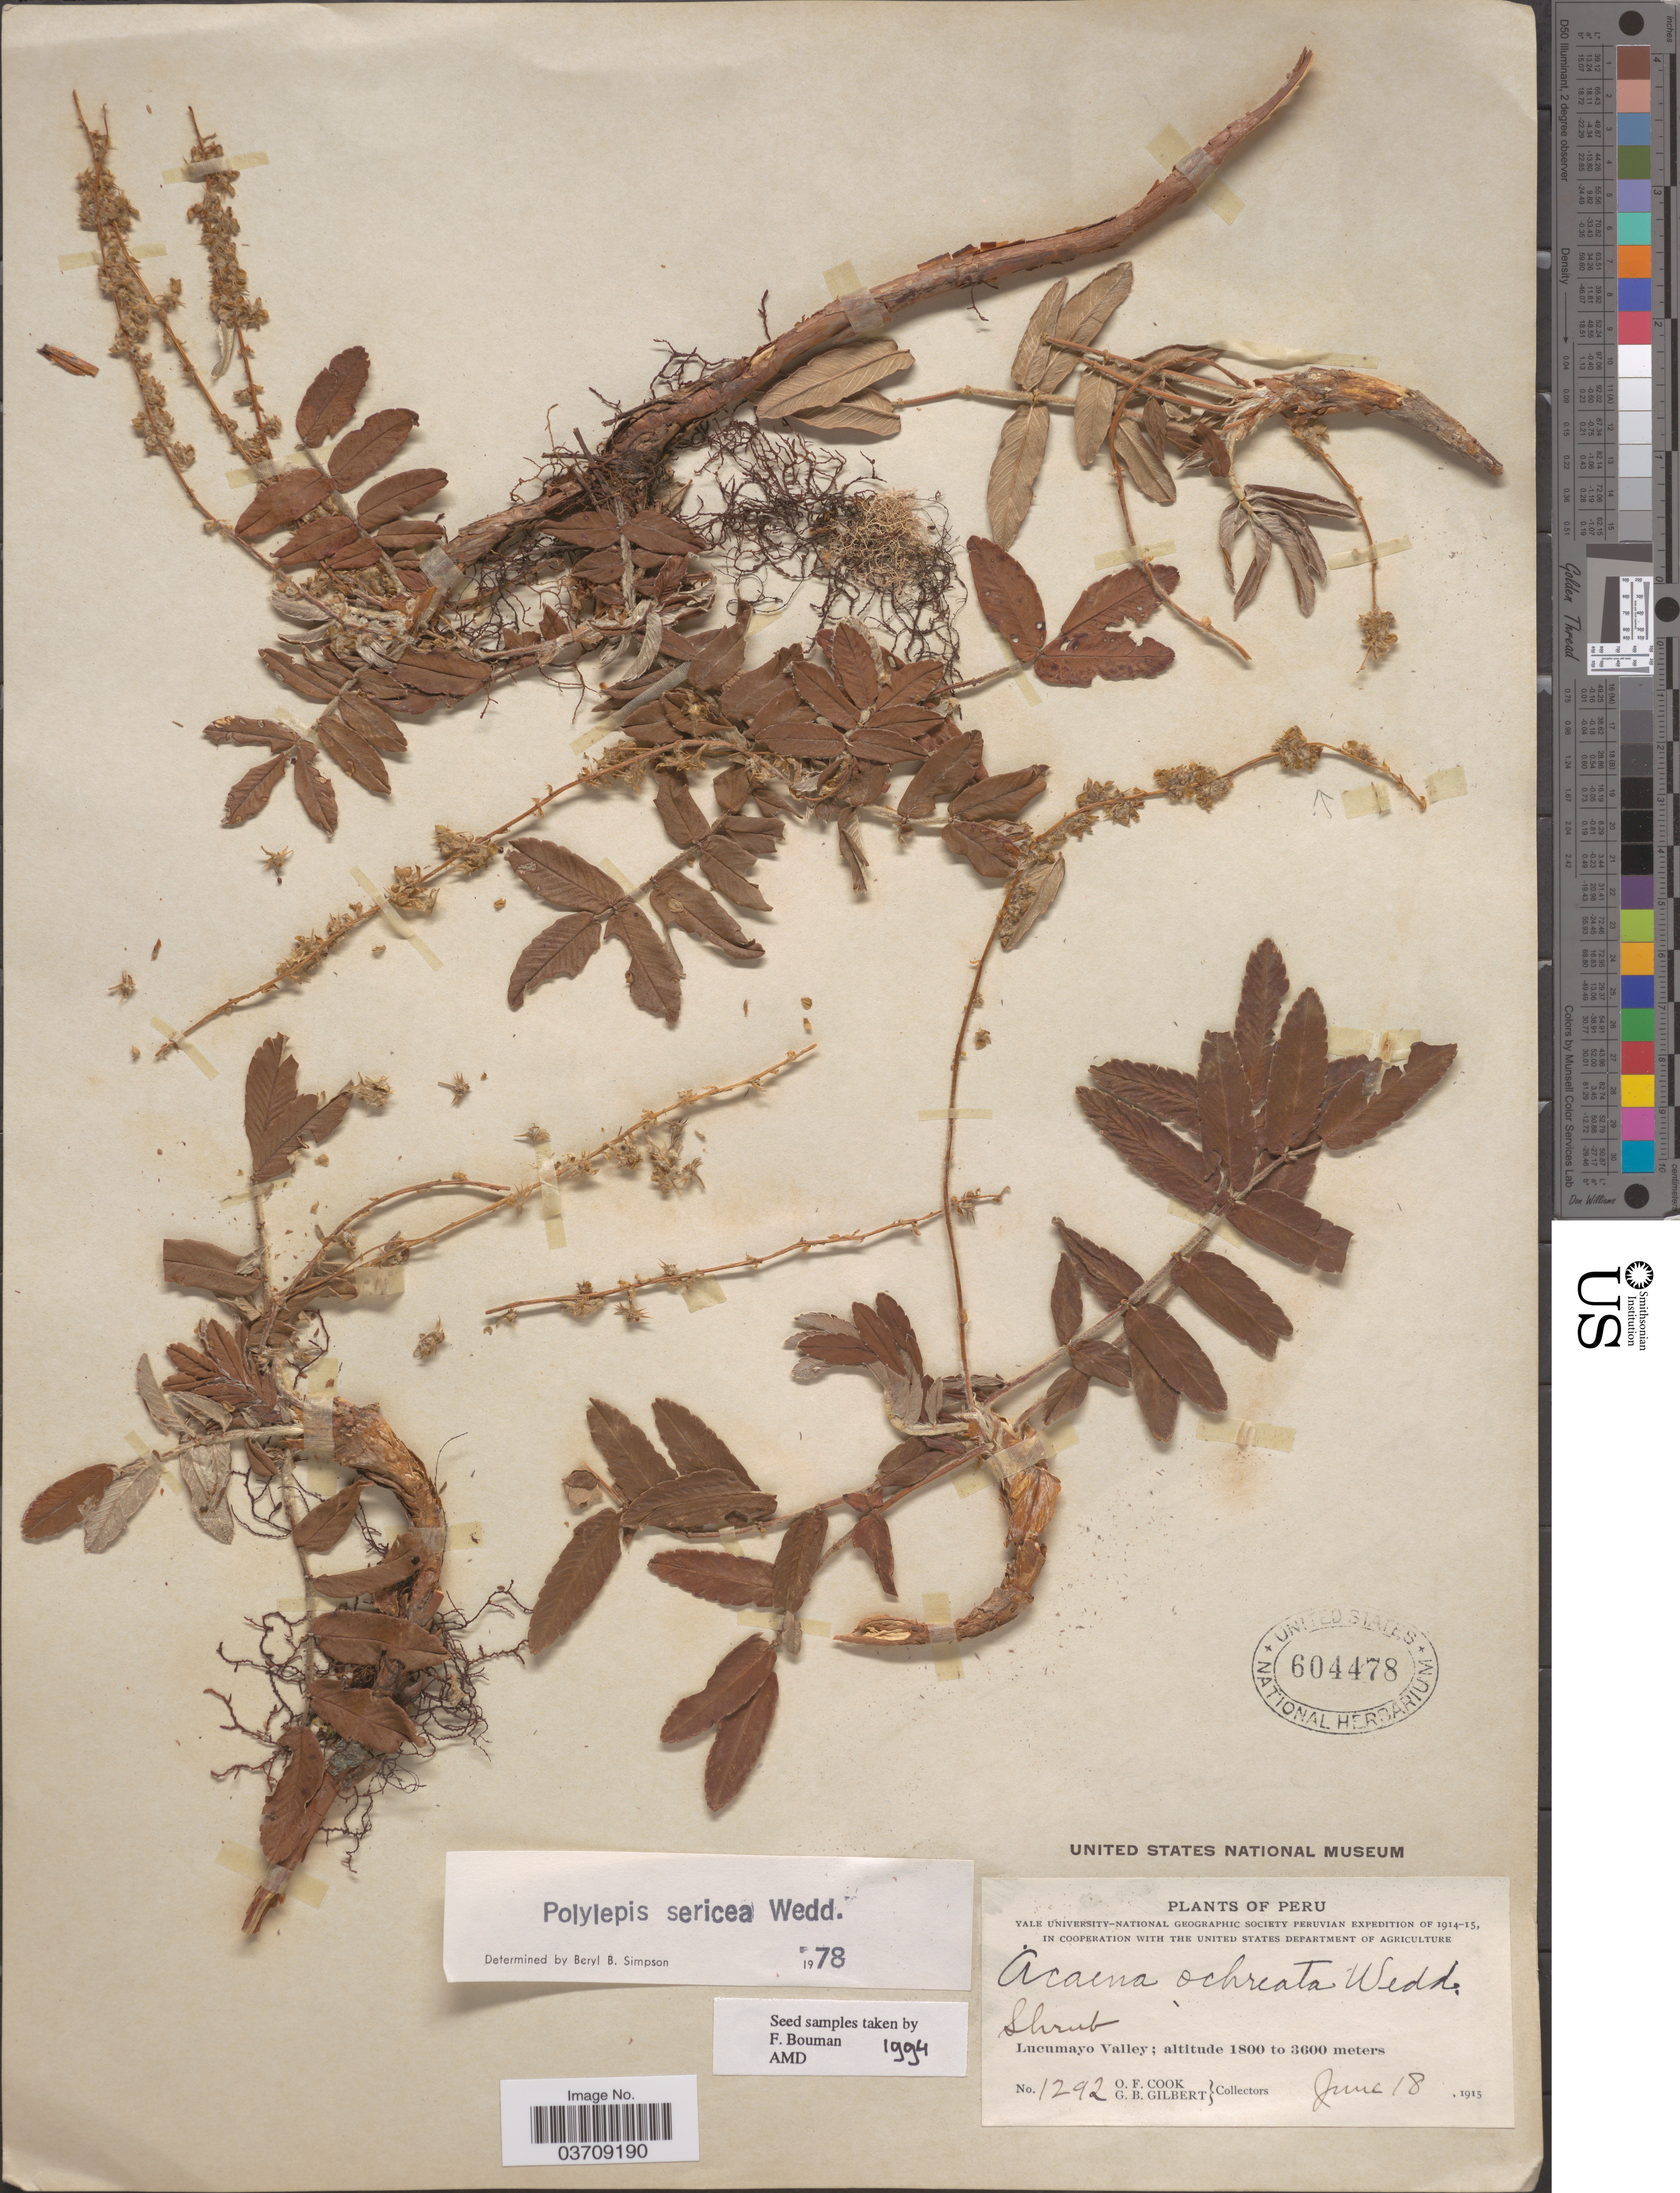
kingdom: Plantae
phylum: Tracheophyta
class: Magnoliopsida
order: Rosales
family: Rosaceae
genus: Polylepis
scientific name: Polylepis sericea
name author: Wedd.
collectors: O. F. Cook & G. B. Gilbert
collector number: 1292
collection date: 1915-06-18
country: Peru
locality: Lucumayo Valley.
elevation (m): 1800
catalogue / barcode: US 604478